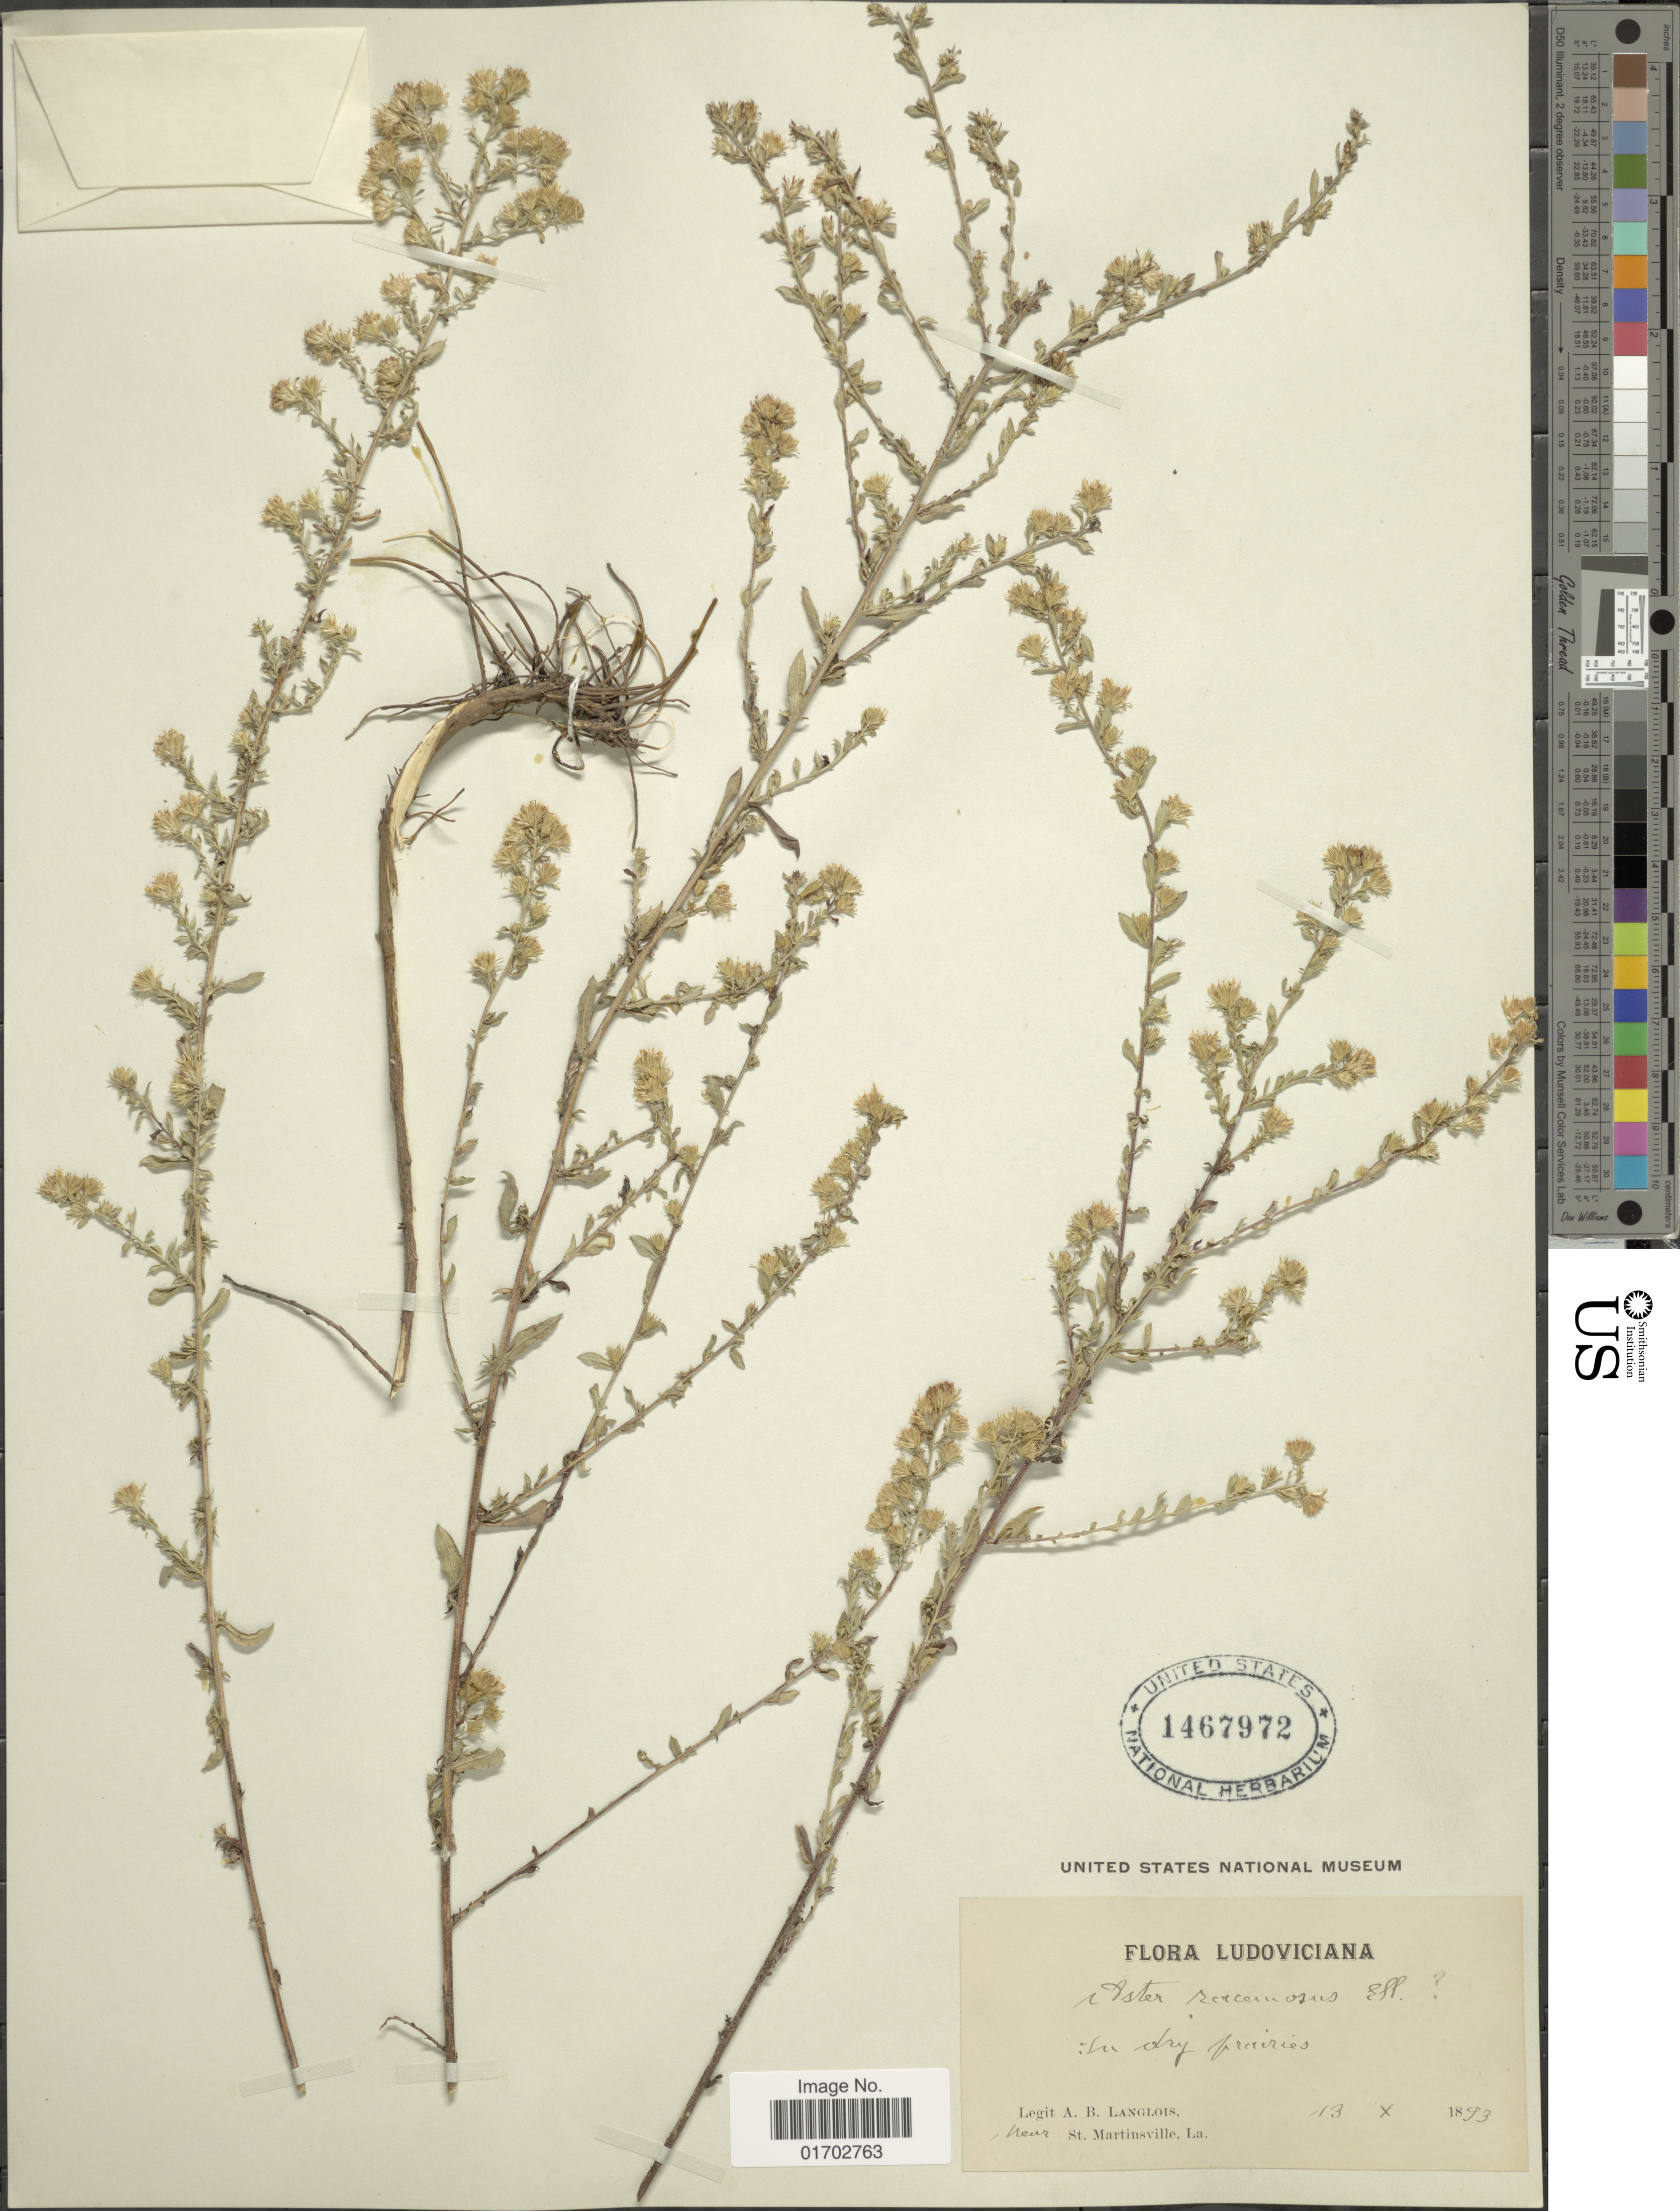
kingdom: Plantae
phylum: Tracheophyta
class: Magnoliopsida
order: Asterales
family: Asteraceae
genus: Symphyotrichum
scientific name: Symphyotrichum racemosum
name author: (Elliott) G.L. Nesom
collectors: A. Langlois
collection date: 1893-10-13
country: United States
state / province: Louisiana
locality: Near St. Martinsville. Ludoviciana.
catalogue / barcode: US 1467972